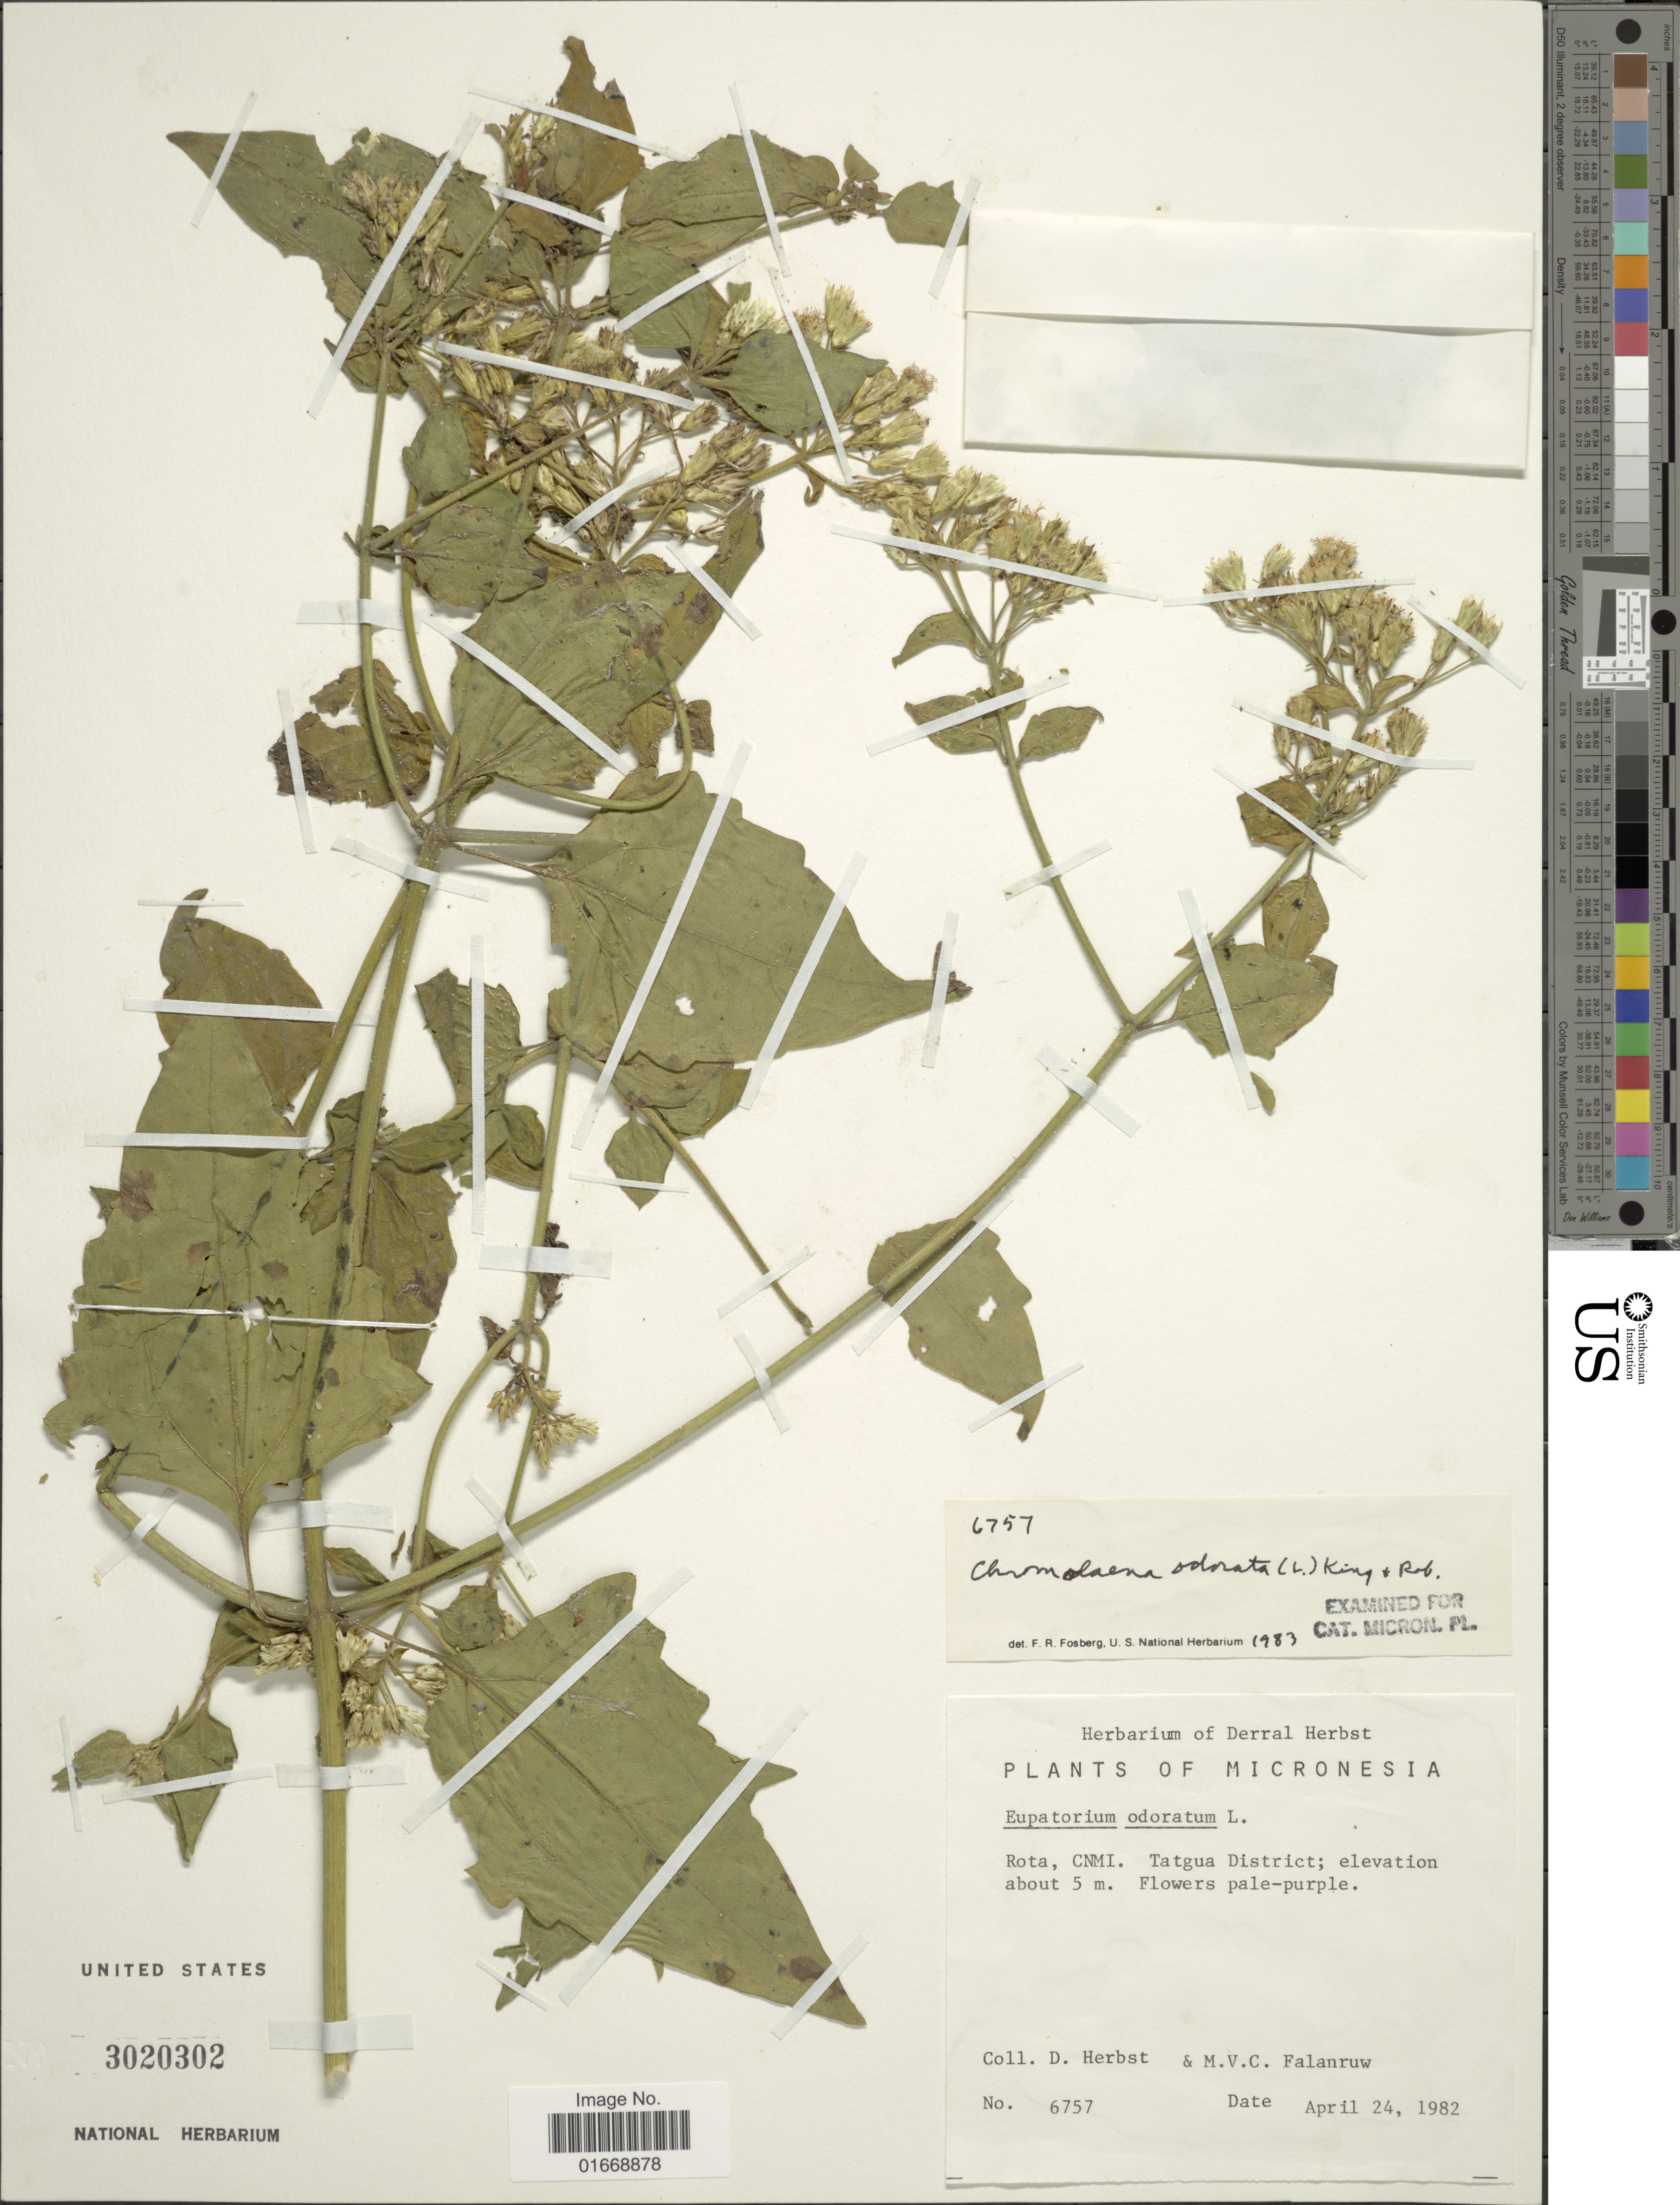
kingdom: Plantae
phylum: Tracheophyta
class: Magnoliopsida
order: Asterales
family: Asteraceae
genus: Chromolaena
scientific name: Chromolaena odorata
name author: (L.) R.M. King & H. Rob.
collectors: D. Herbst & M. V. Falanruw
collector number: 6757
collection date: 1982-04-24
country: Northern Mariana Islands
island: Rota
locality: Rota, CNMI, Tatgua District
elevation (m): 5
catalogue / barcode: US 3020302